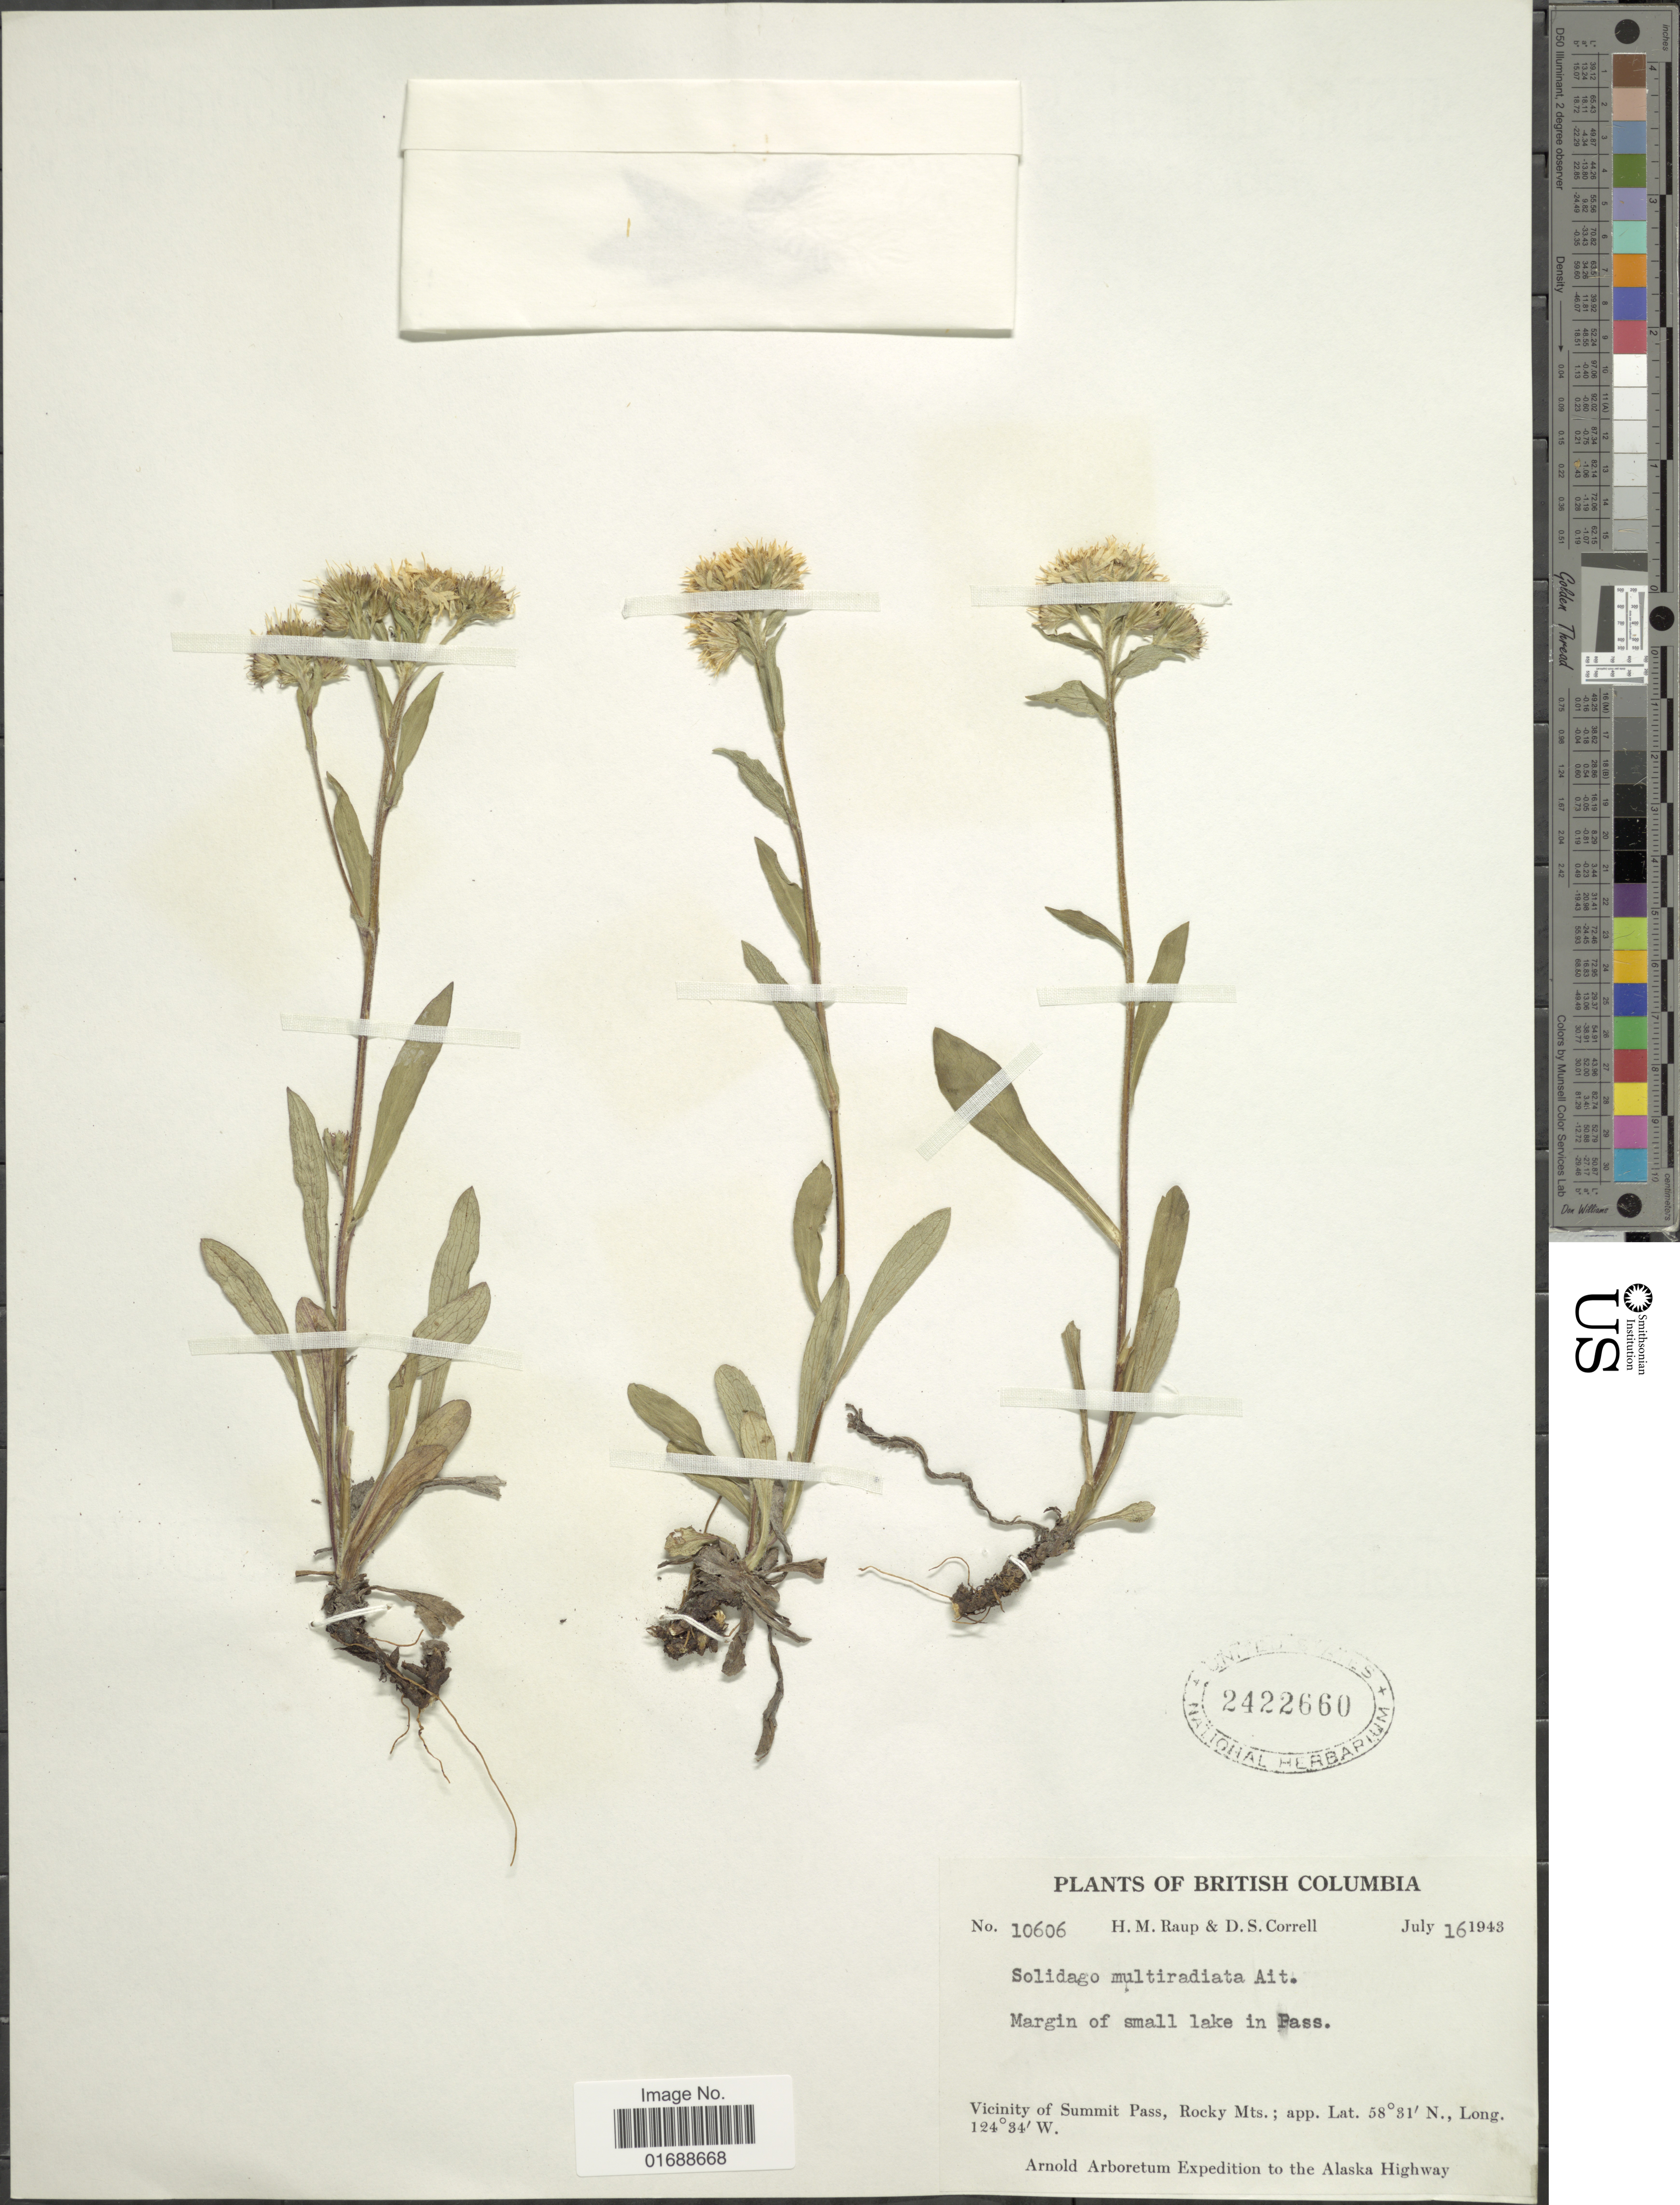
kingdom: Plantae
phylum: Tracheophyta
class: Magnoliopsida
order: Asterales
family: Asteraceae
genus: Solidago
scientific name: Solidago multiradiata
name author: Aiton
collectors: H. Raup & D. S. Correll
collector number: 10606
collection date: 1943-07-16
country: Canada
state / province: British Columbia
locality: Margins of small lake in Pass. Vicinity of Summit Pass, Rocky Mts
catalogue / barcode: US 2422660